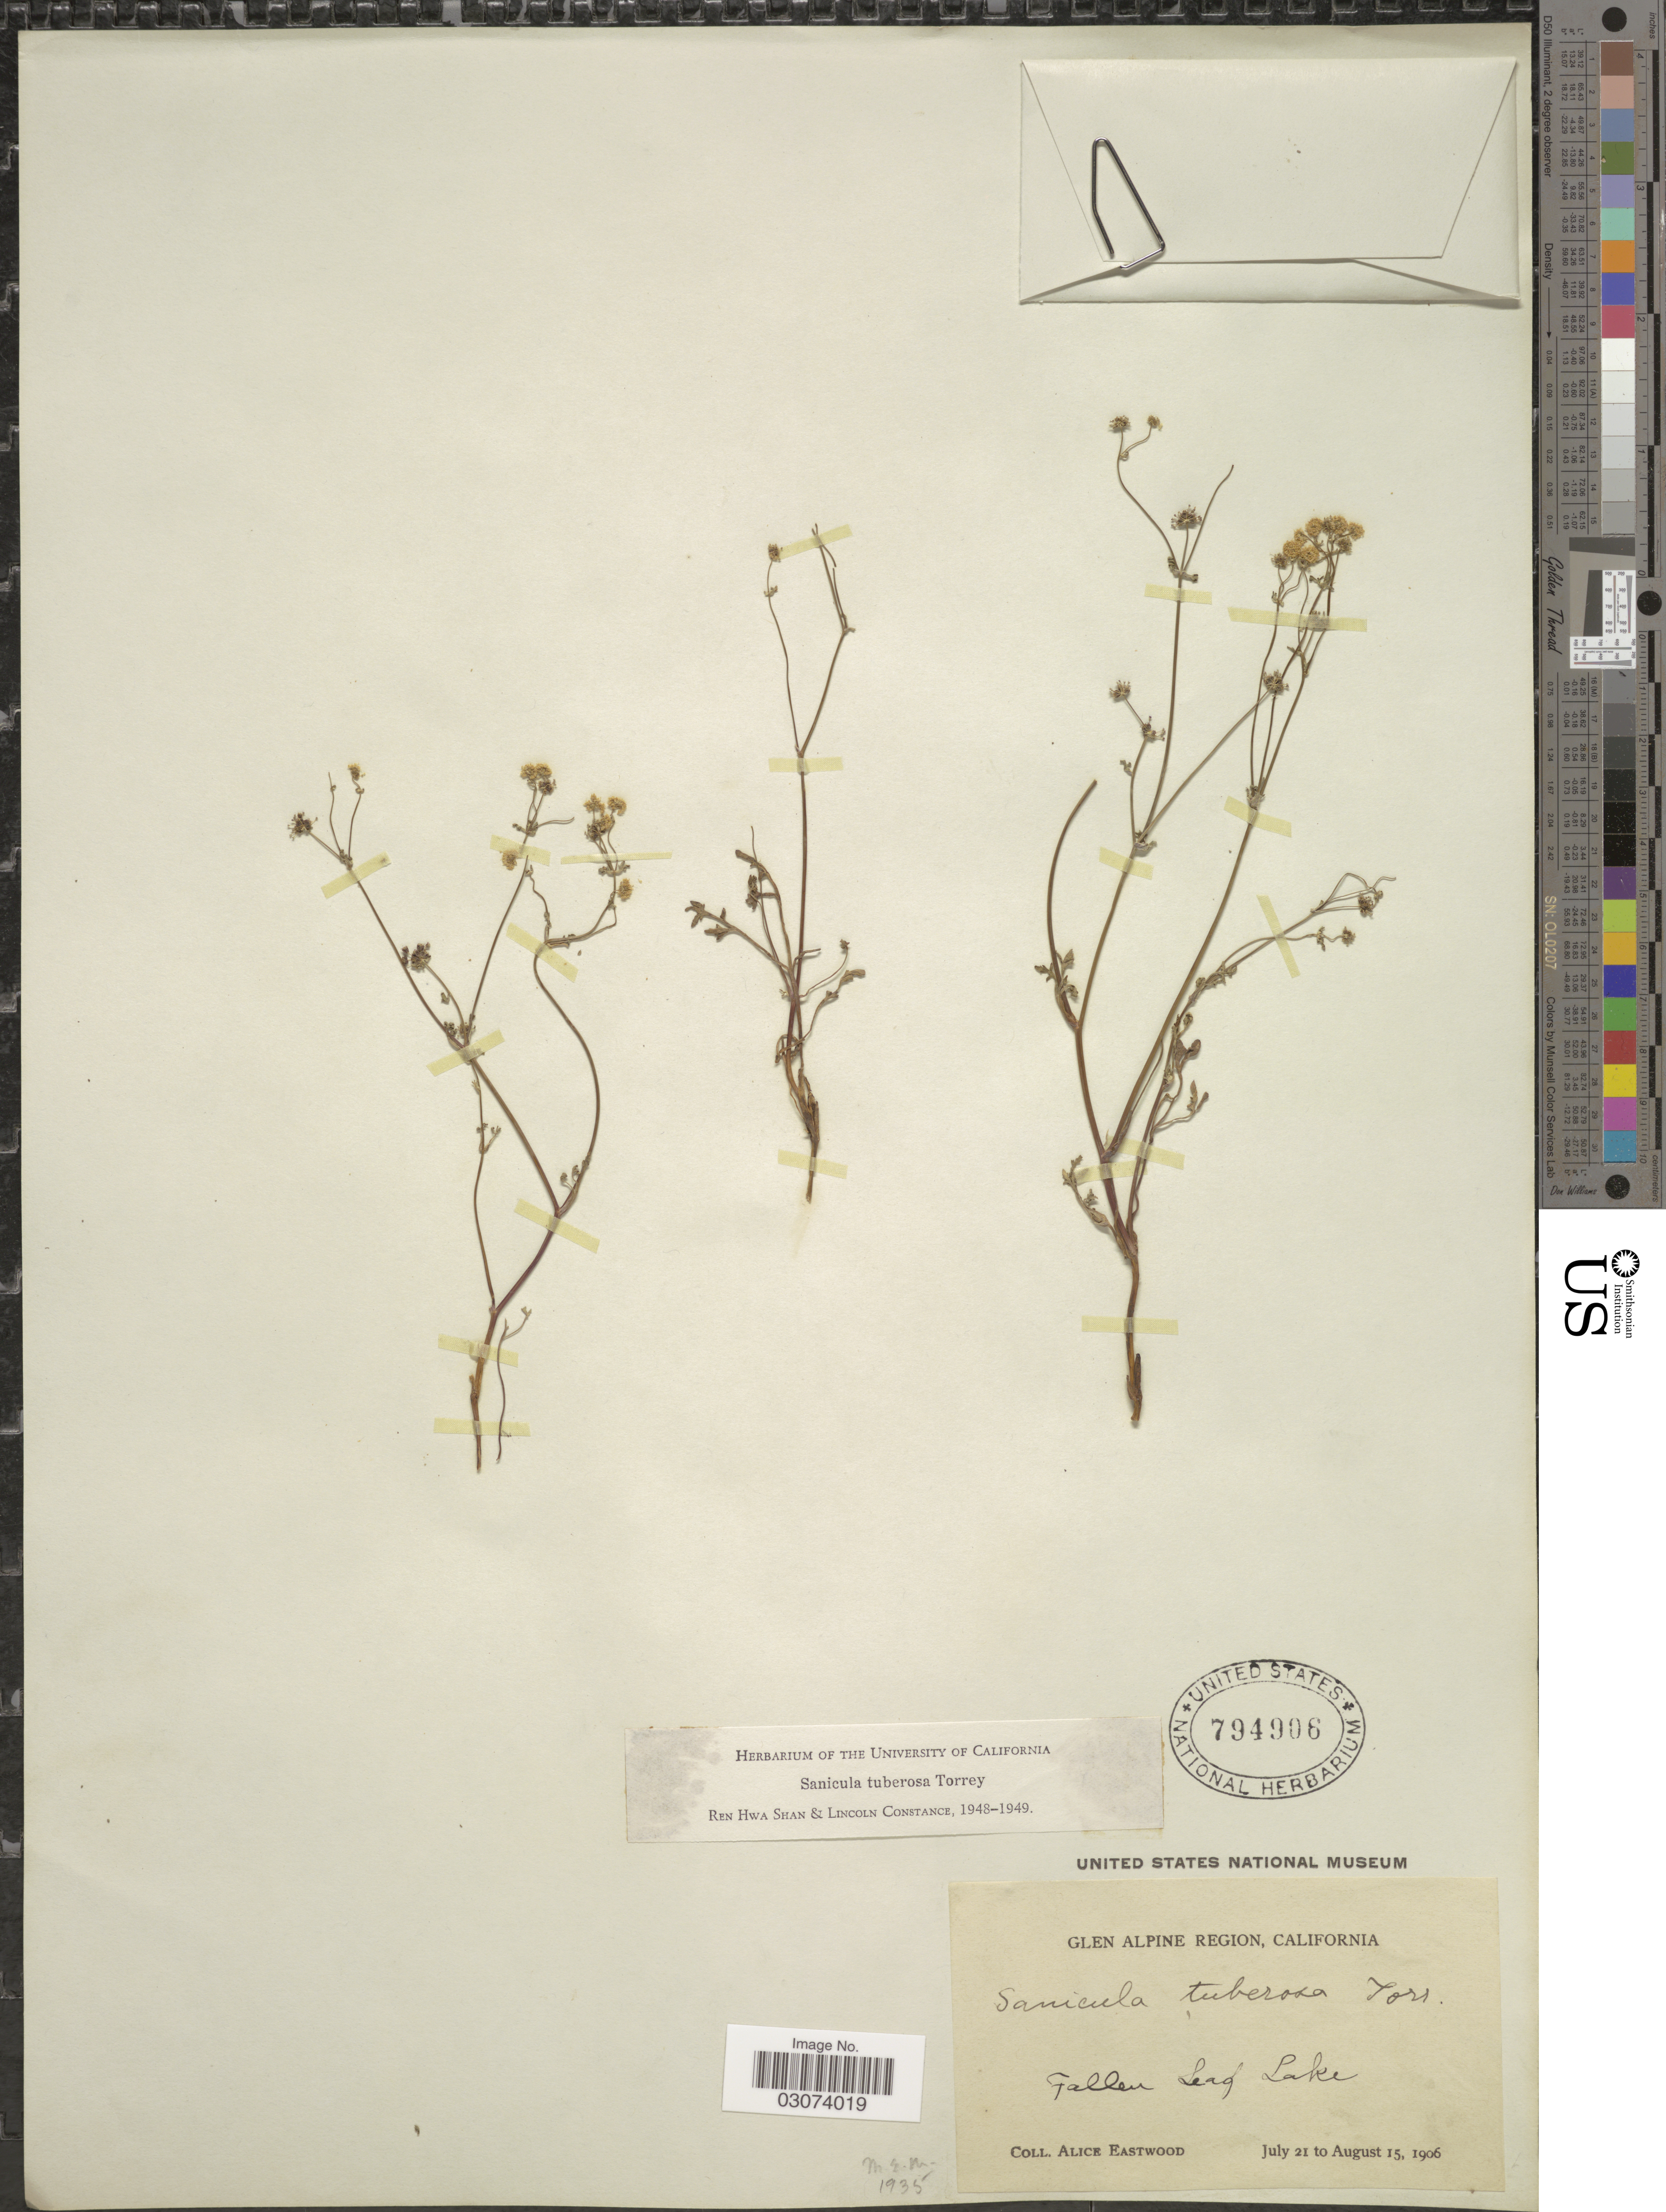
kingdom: Plantae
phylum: Tracheophyta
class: Magnoliopsida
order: Apiales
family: Apiaceae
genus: Sanicula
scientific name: Sanicula tuberosa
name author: Torr.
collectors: A. Eastwood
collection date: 1906-07-21/1906-08-15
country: United States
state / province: California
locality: Glen Alpine Region. Fallen Leaf Lake.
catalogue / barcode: US 794906